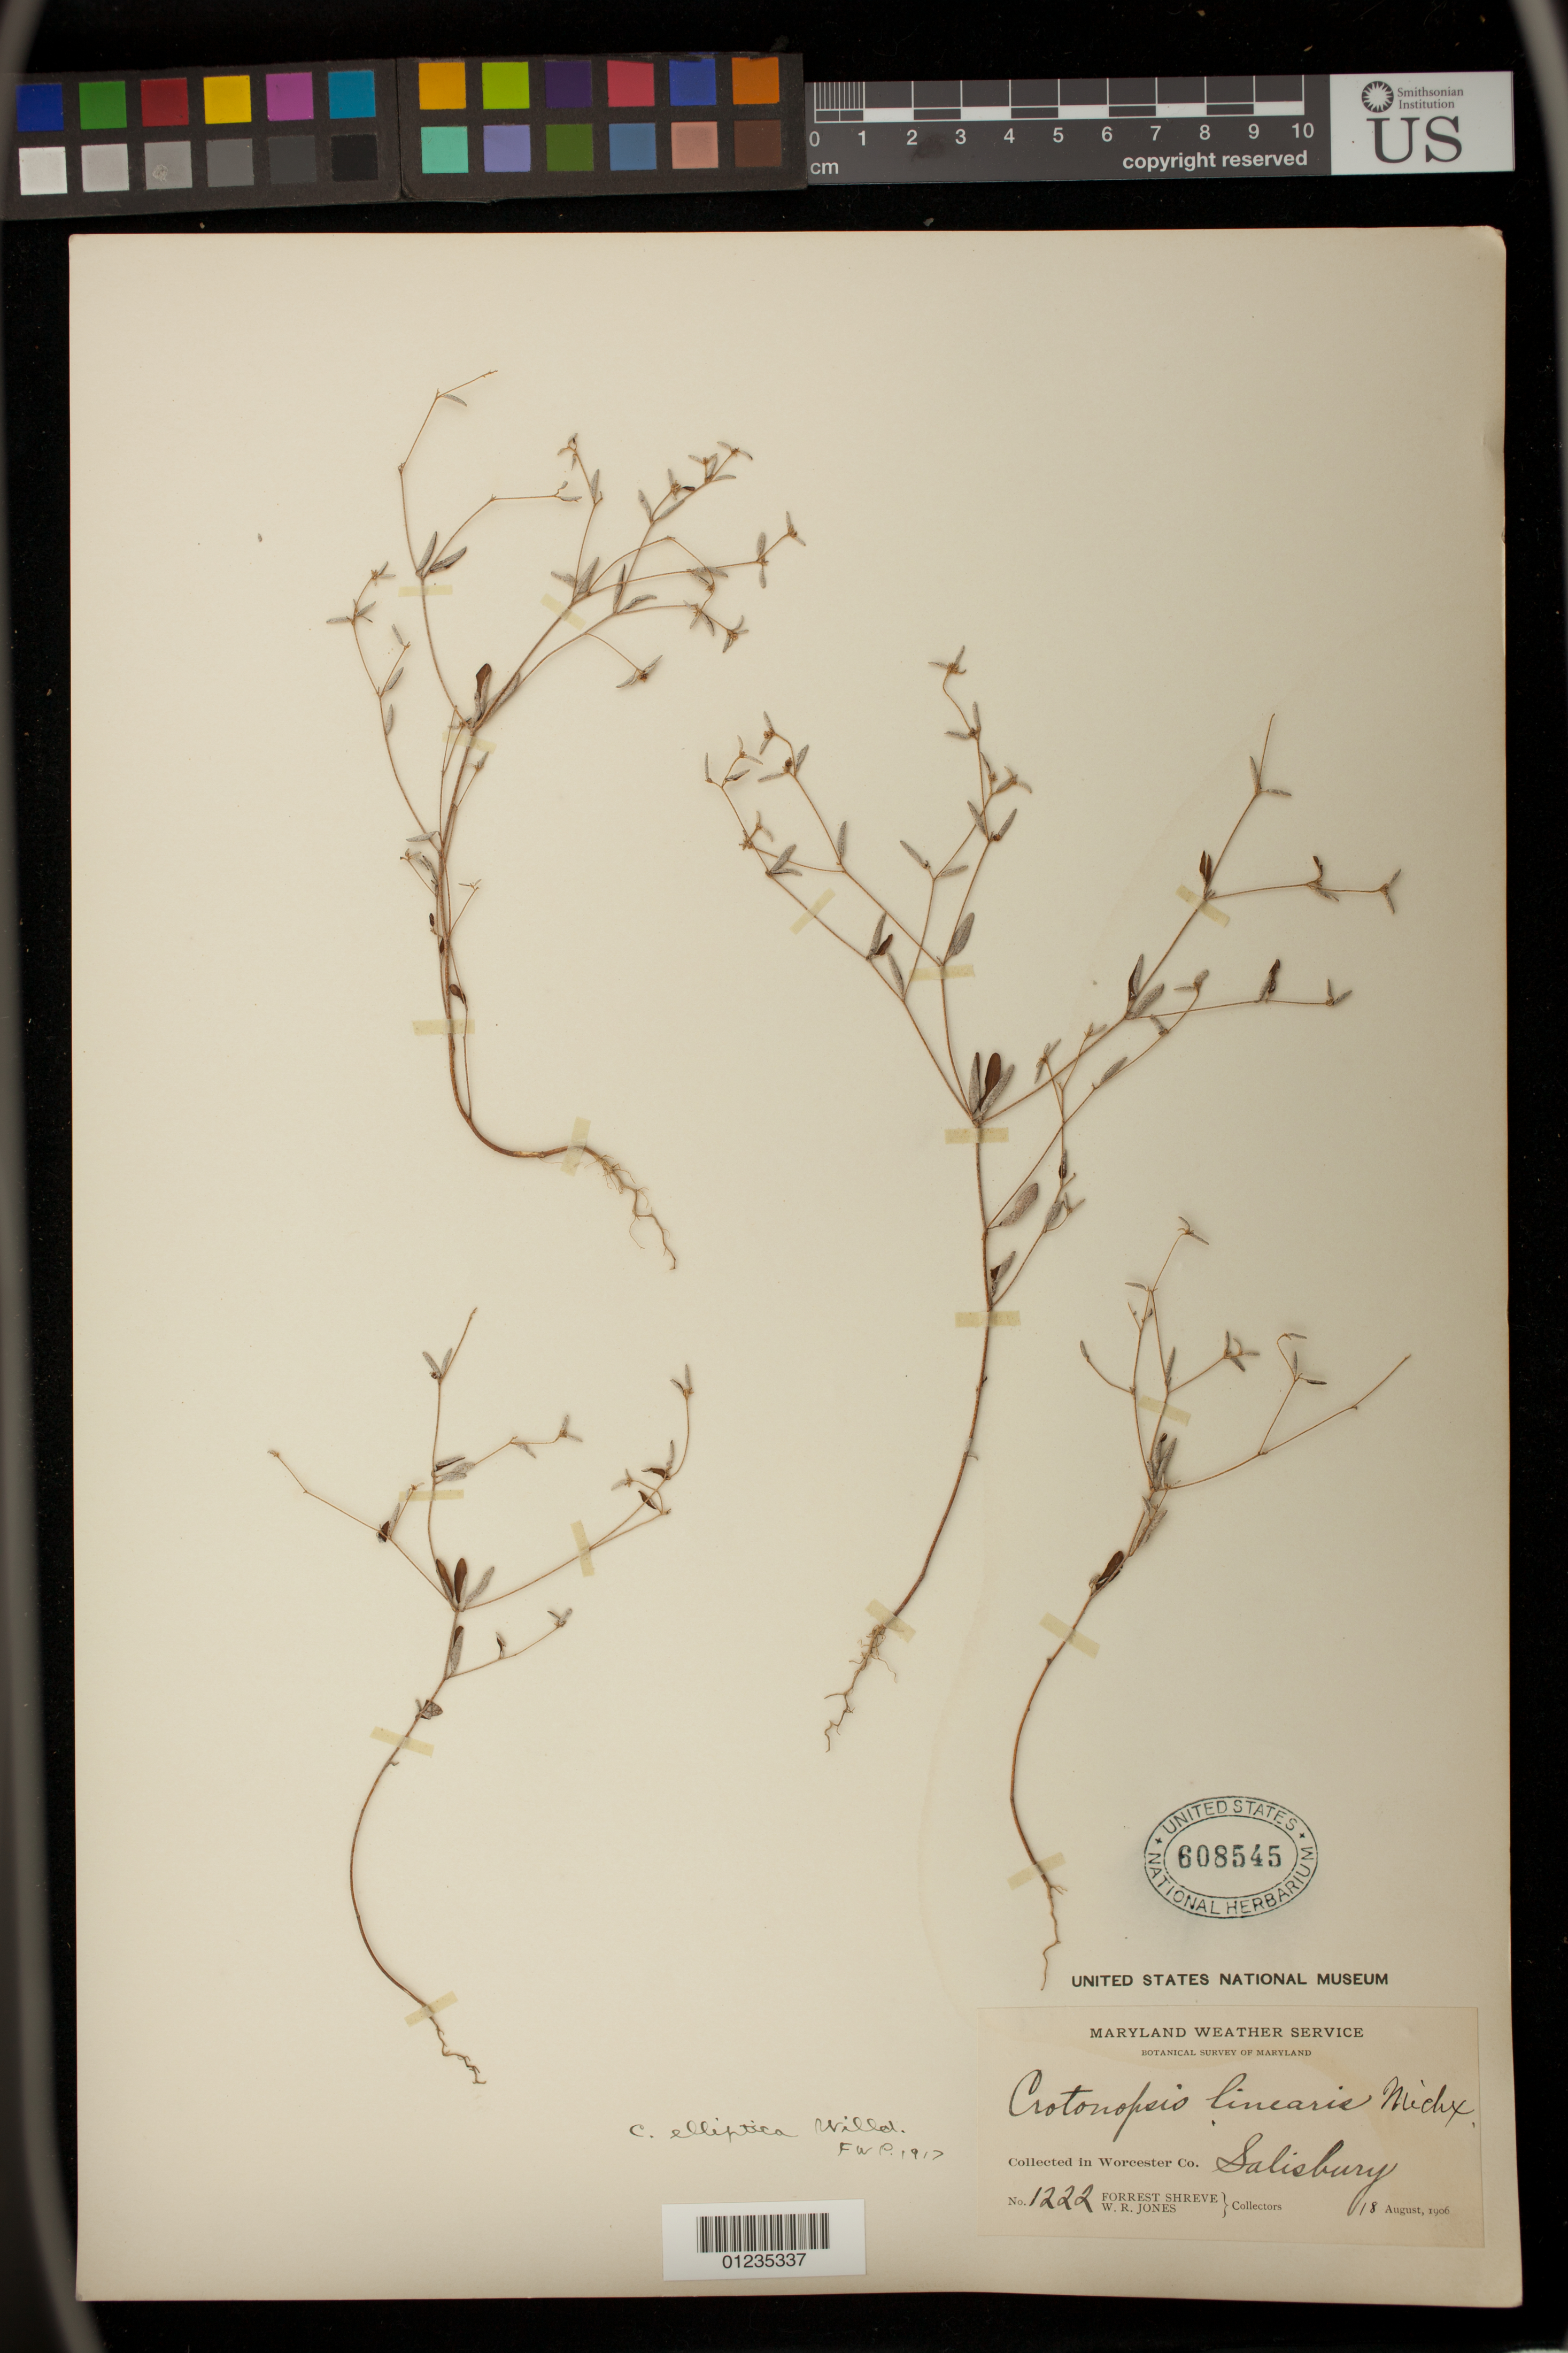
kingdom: Plantae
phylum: Tracheophyta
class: Magnoliopsida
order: Malpighiales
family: Euphorbiaceae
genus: Crotonopsis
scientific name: Crotonopsis elliptica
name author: Willd.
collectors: F. Shreve & W. R. Jones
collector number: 1222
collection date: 1906-08-18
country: United States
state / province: Maryland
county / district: Worcester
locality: Collected in Worcester Co. Salisbury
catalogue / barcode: US 608545